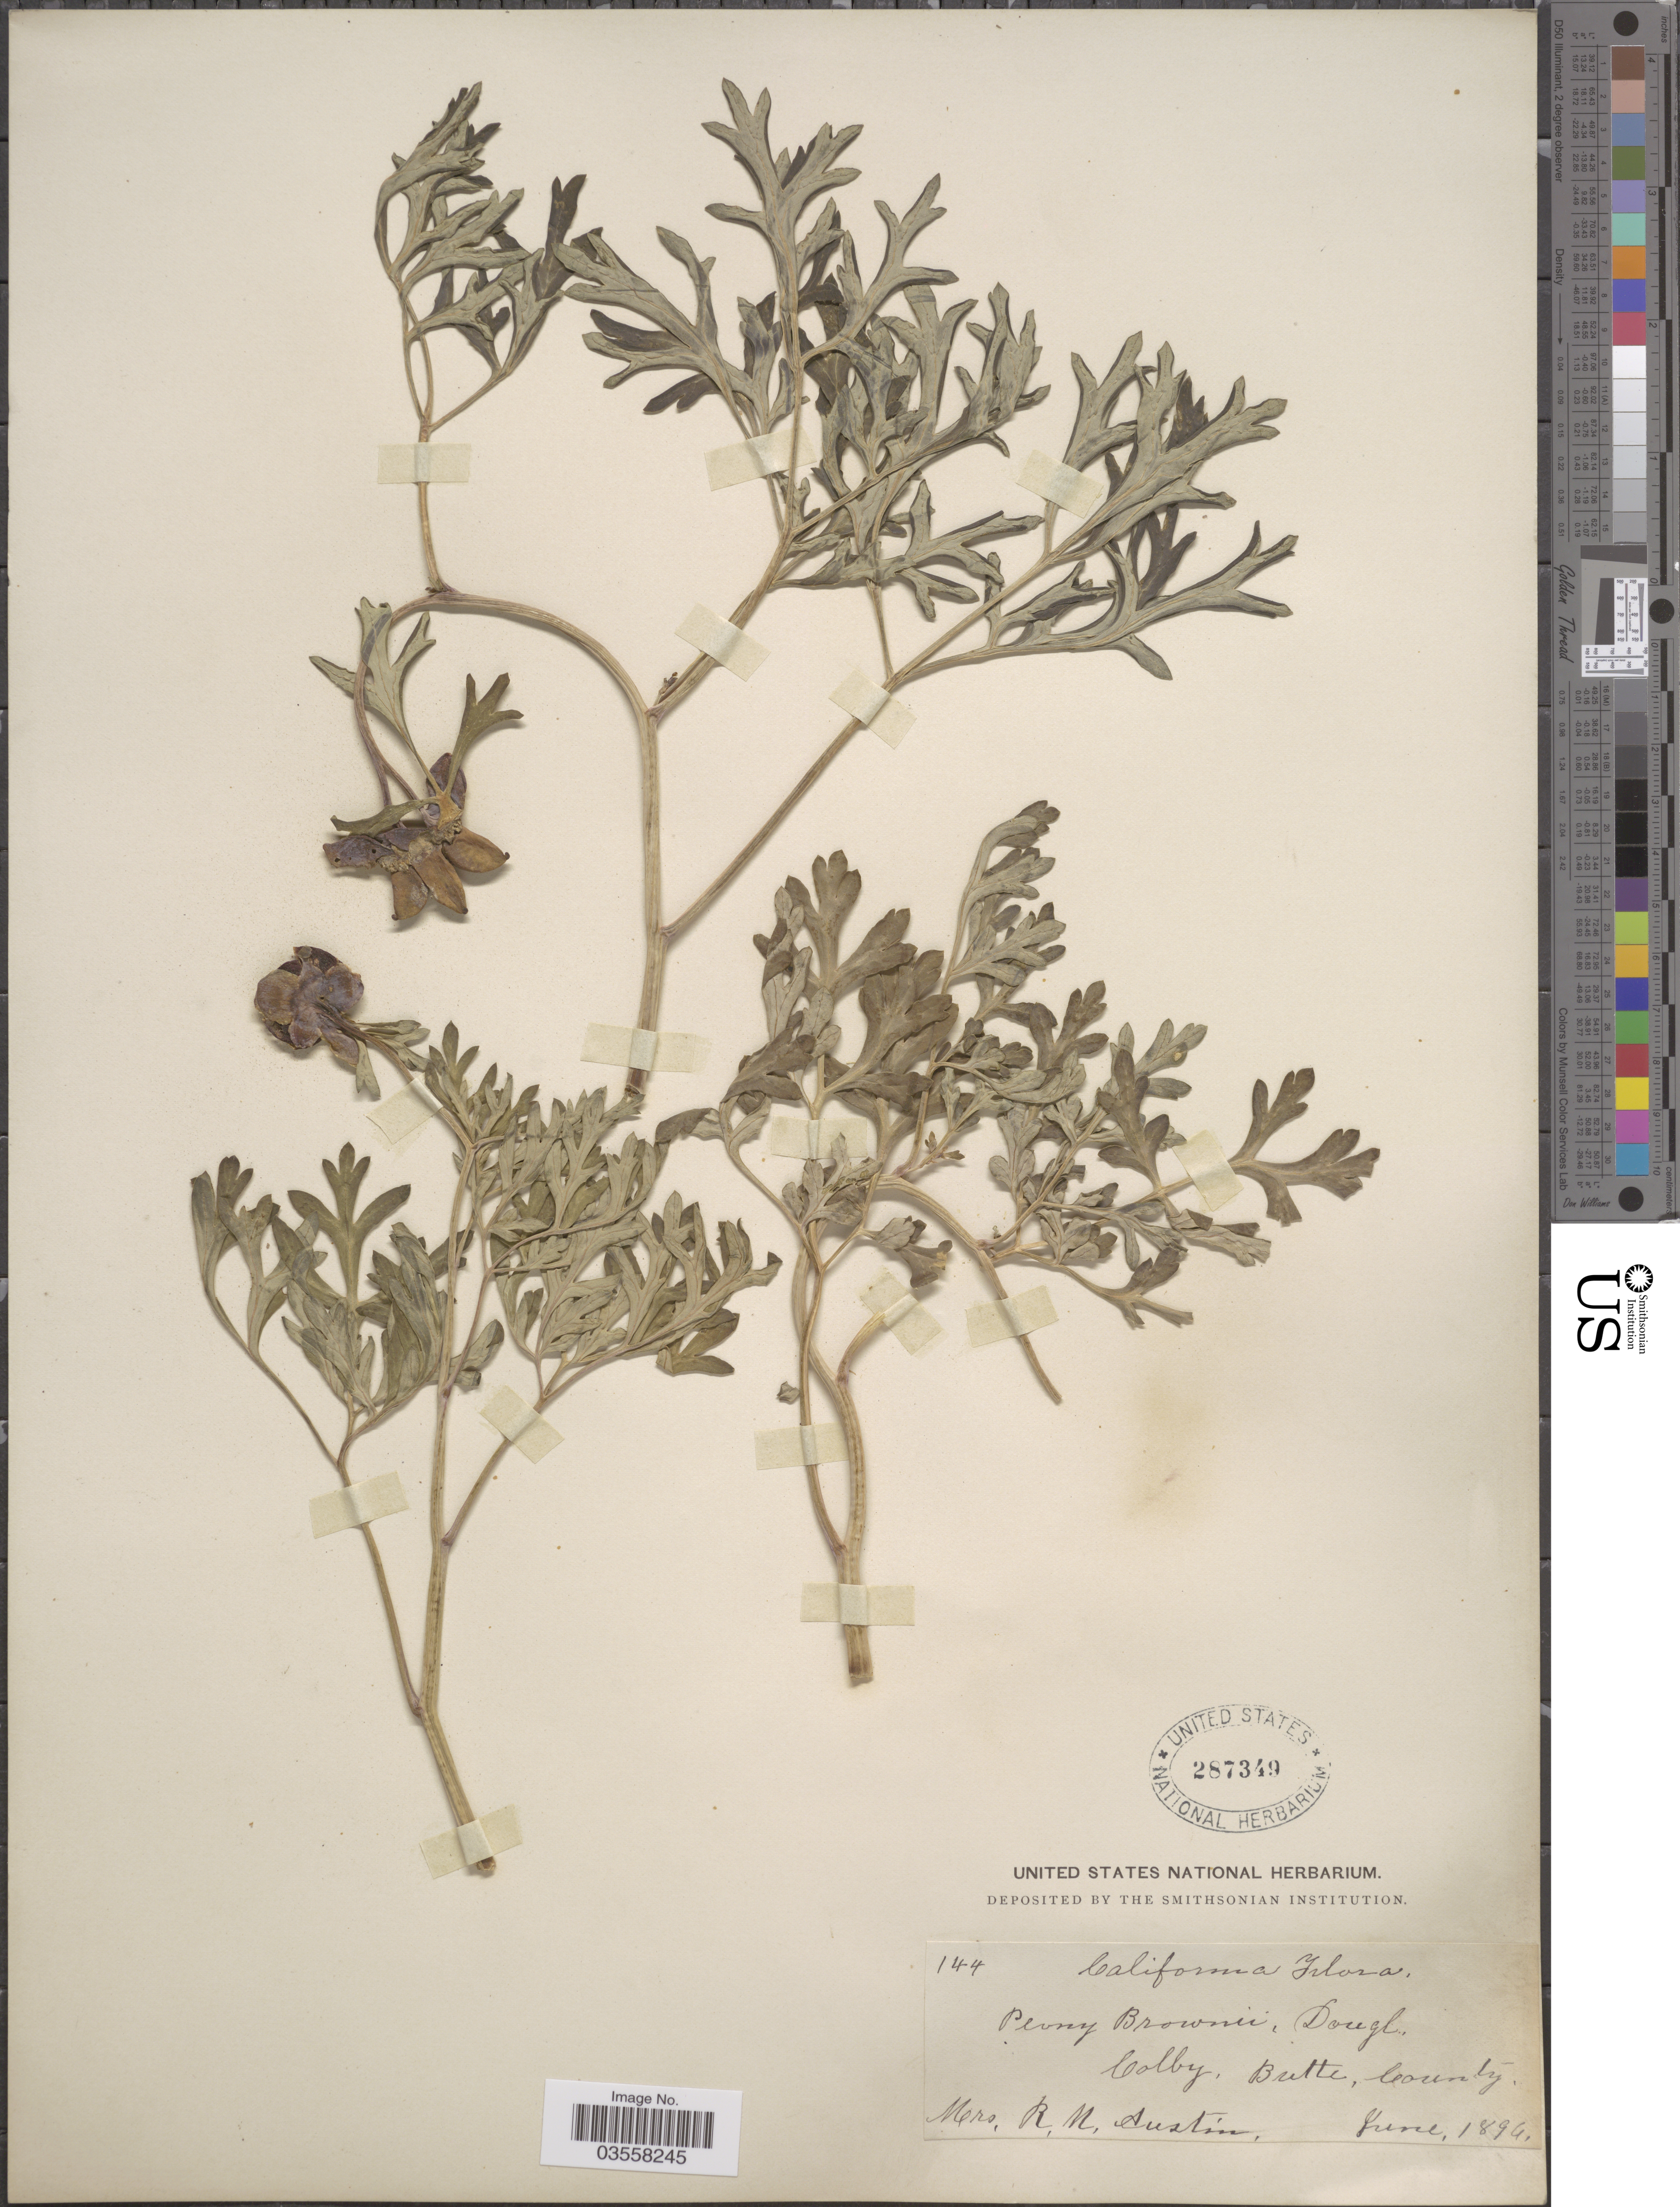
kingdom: Plantae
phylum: Tracheophyta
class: Magnoliopsida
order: Saxifragales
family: Paeoniaceae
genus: Paeonia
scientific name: Paeonia brownii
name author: Douglas ex Hook.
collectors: R. Austin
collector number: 144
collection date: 1894-06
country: United States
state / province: California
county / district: Butte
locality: Colby, Butte County.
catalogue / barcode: US 287349